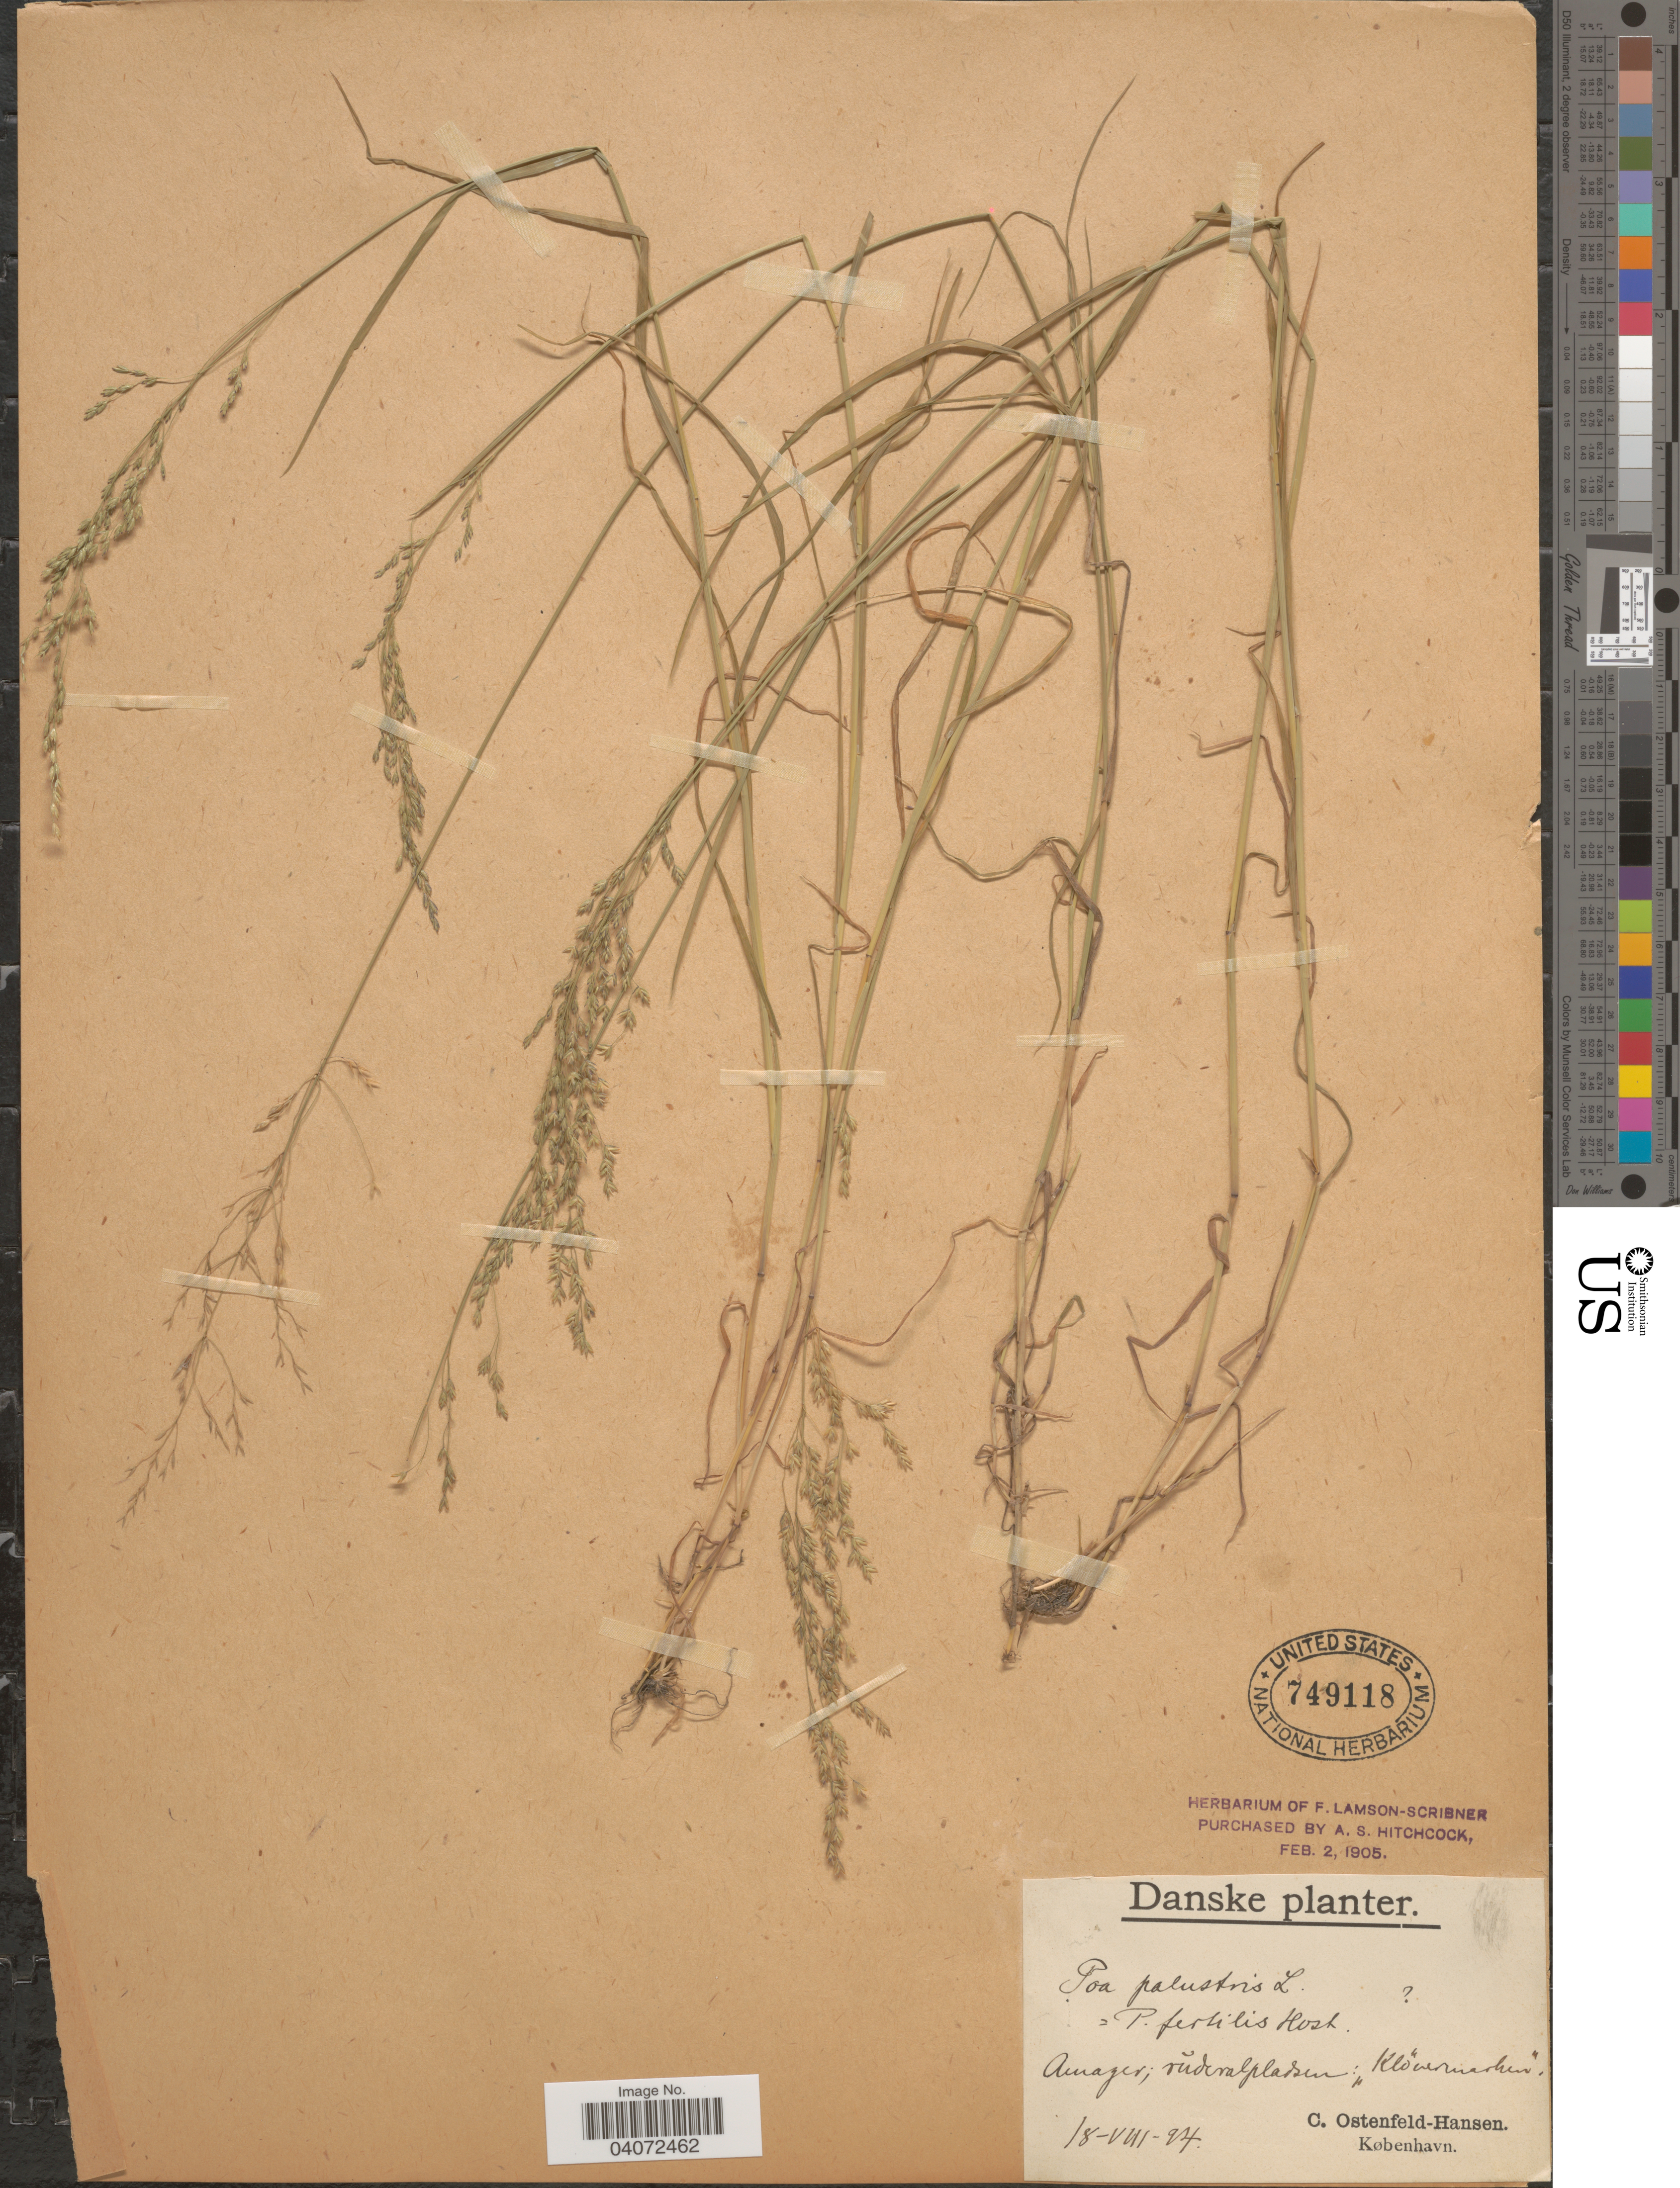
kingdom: Plantae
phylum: Tracheophyta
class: Liliopsida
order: Poales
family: Poaceae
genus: Poa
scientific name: Poa palustris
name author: L.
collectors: C. Ostenfeld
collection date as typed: Transcribed d/m/y: 18/8/24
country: Denmark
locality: Danske. Amager; rŭderalpladsen: Kløvermarken.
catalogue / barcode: US 749118